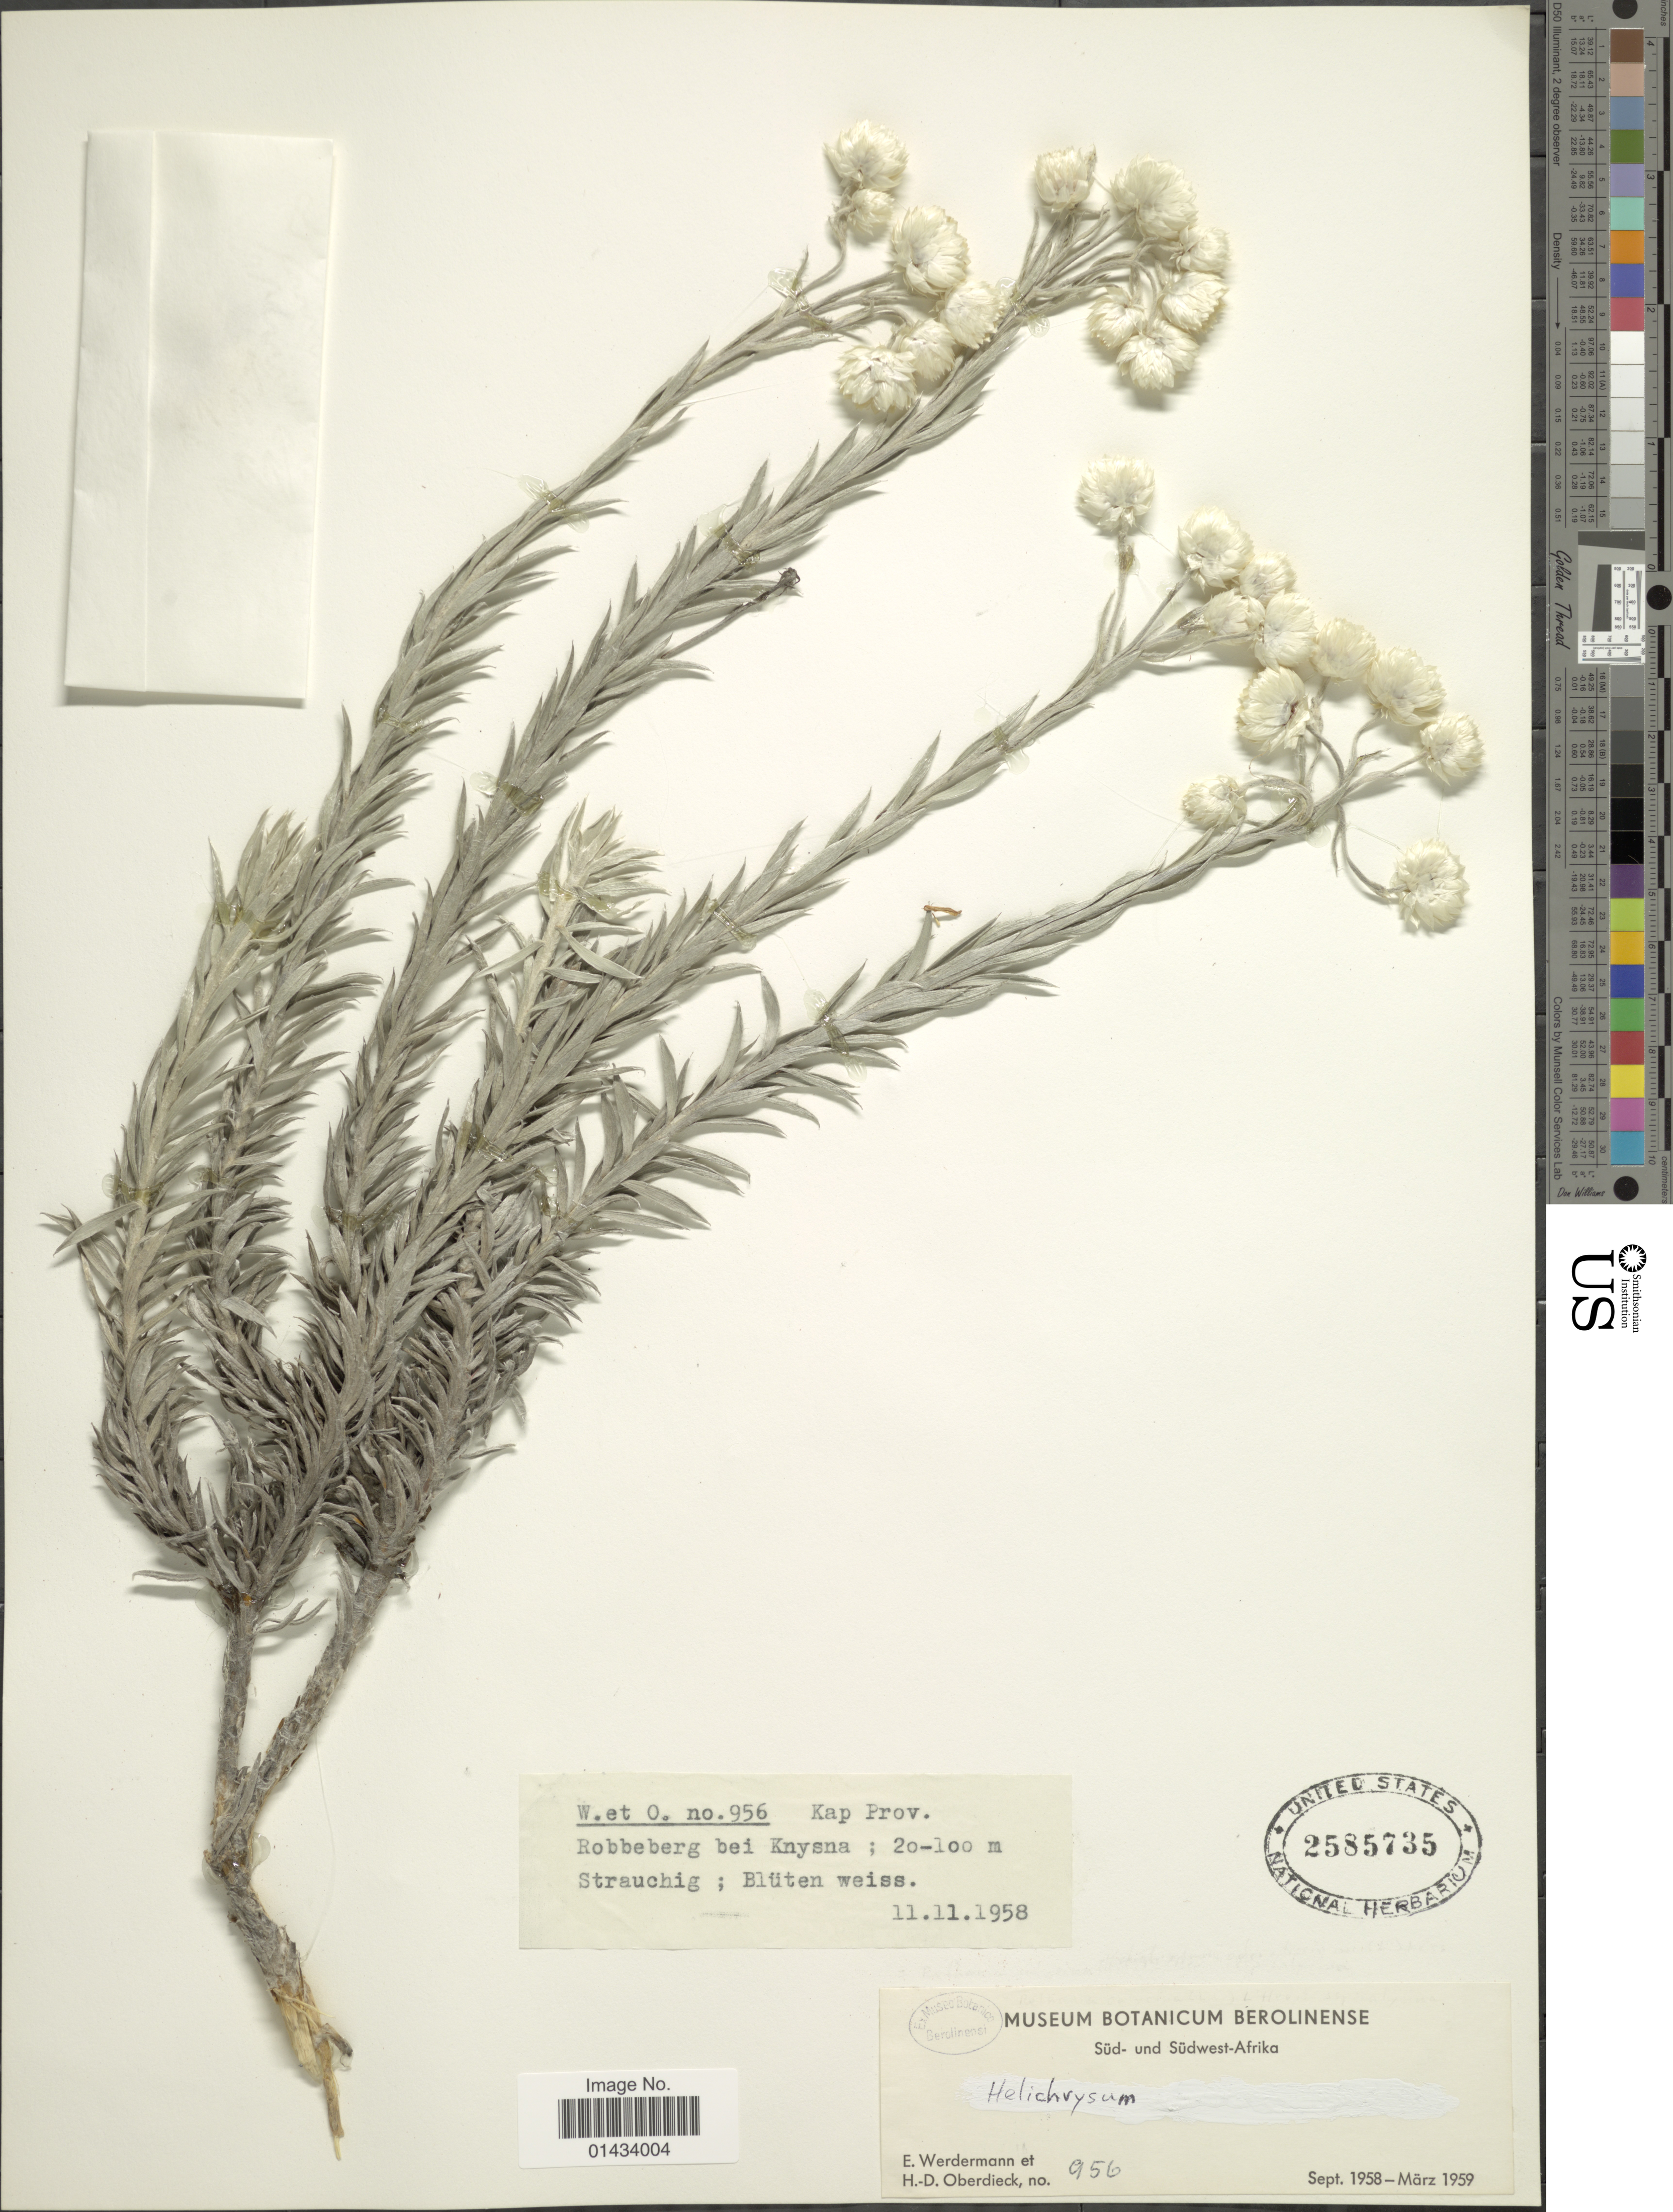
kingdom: Plantae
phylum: Tracheophyta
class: Magnoliopsida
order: Asterales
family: Asteraceae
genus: Helichrysum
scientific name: Helichrysum sp.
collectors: E. Wedermann & H. Oberdieck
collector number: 956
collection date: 1958-09/1959-03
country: South Africa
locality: Süd und Südwest-Afrika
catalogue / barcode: US 2585735